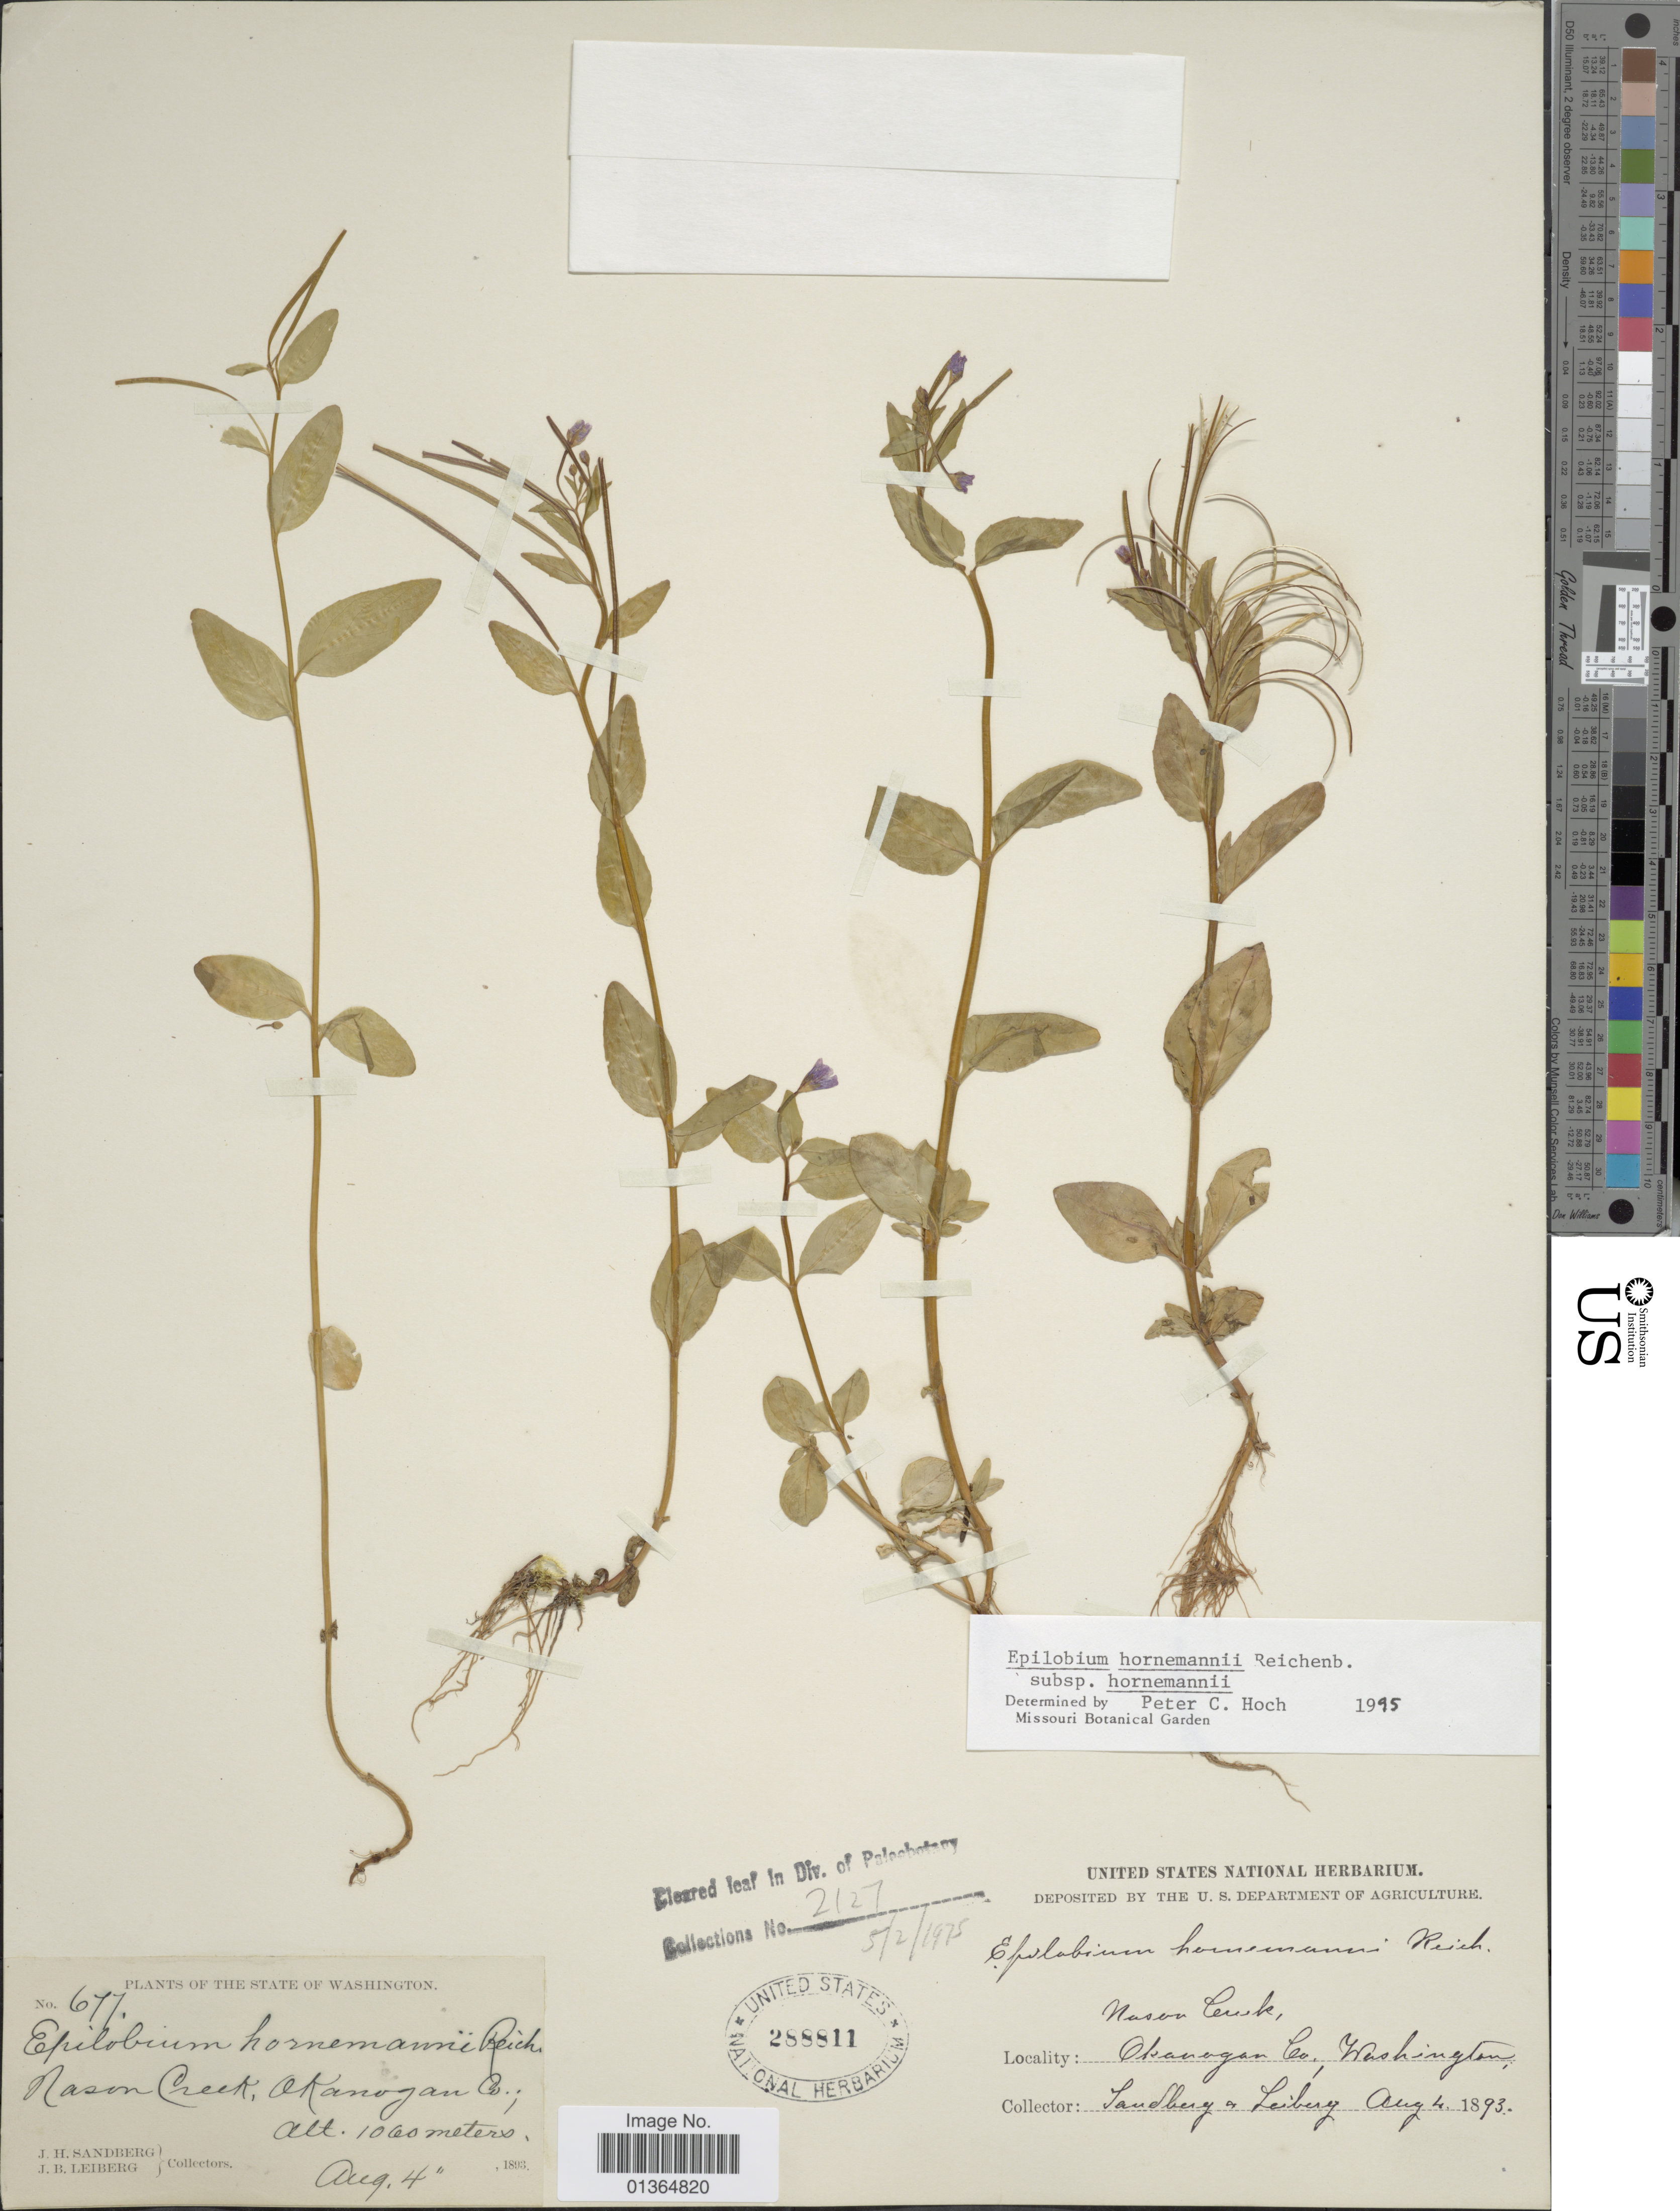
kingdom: Plantae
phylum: Tracheophyta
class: Magnoliopsida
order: Myrtales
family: Onagraceae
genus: Epilobium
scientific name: Epilobium hornemannii subsp. hornemannii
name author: Rchb.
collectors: J. H. Sandberg & J. B. Leiberg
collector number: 677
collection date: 1893-08-04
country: United States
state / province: Washington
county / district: Okanogan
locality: Nason Creek, Okanogan Co.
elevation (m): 323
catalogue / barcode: US 288811